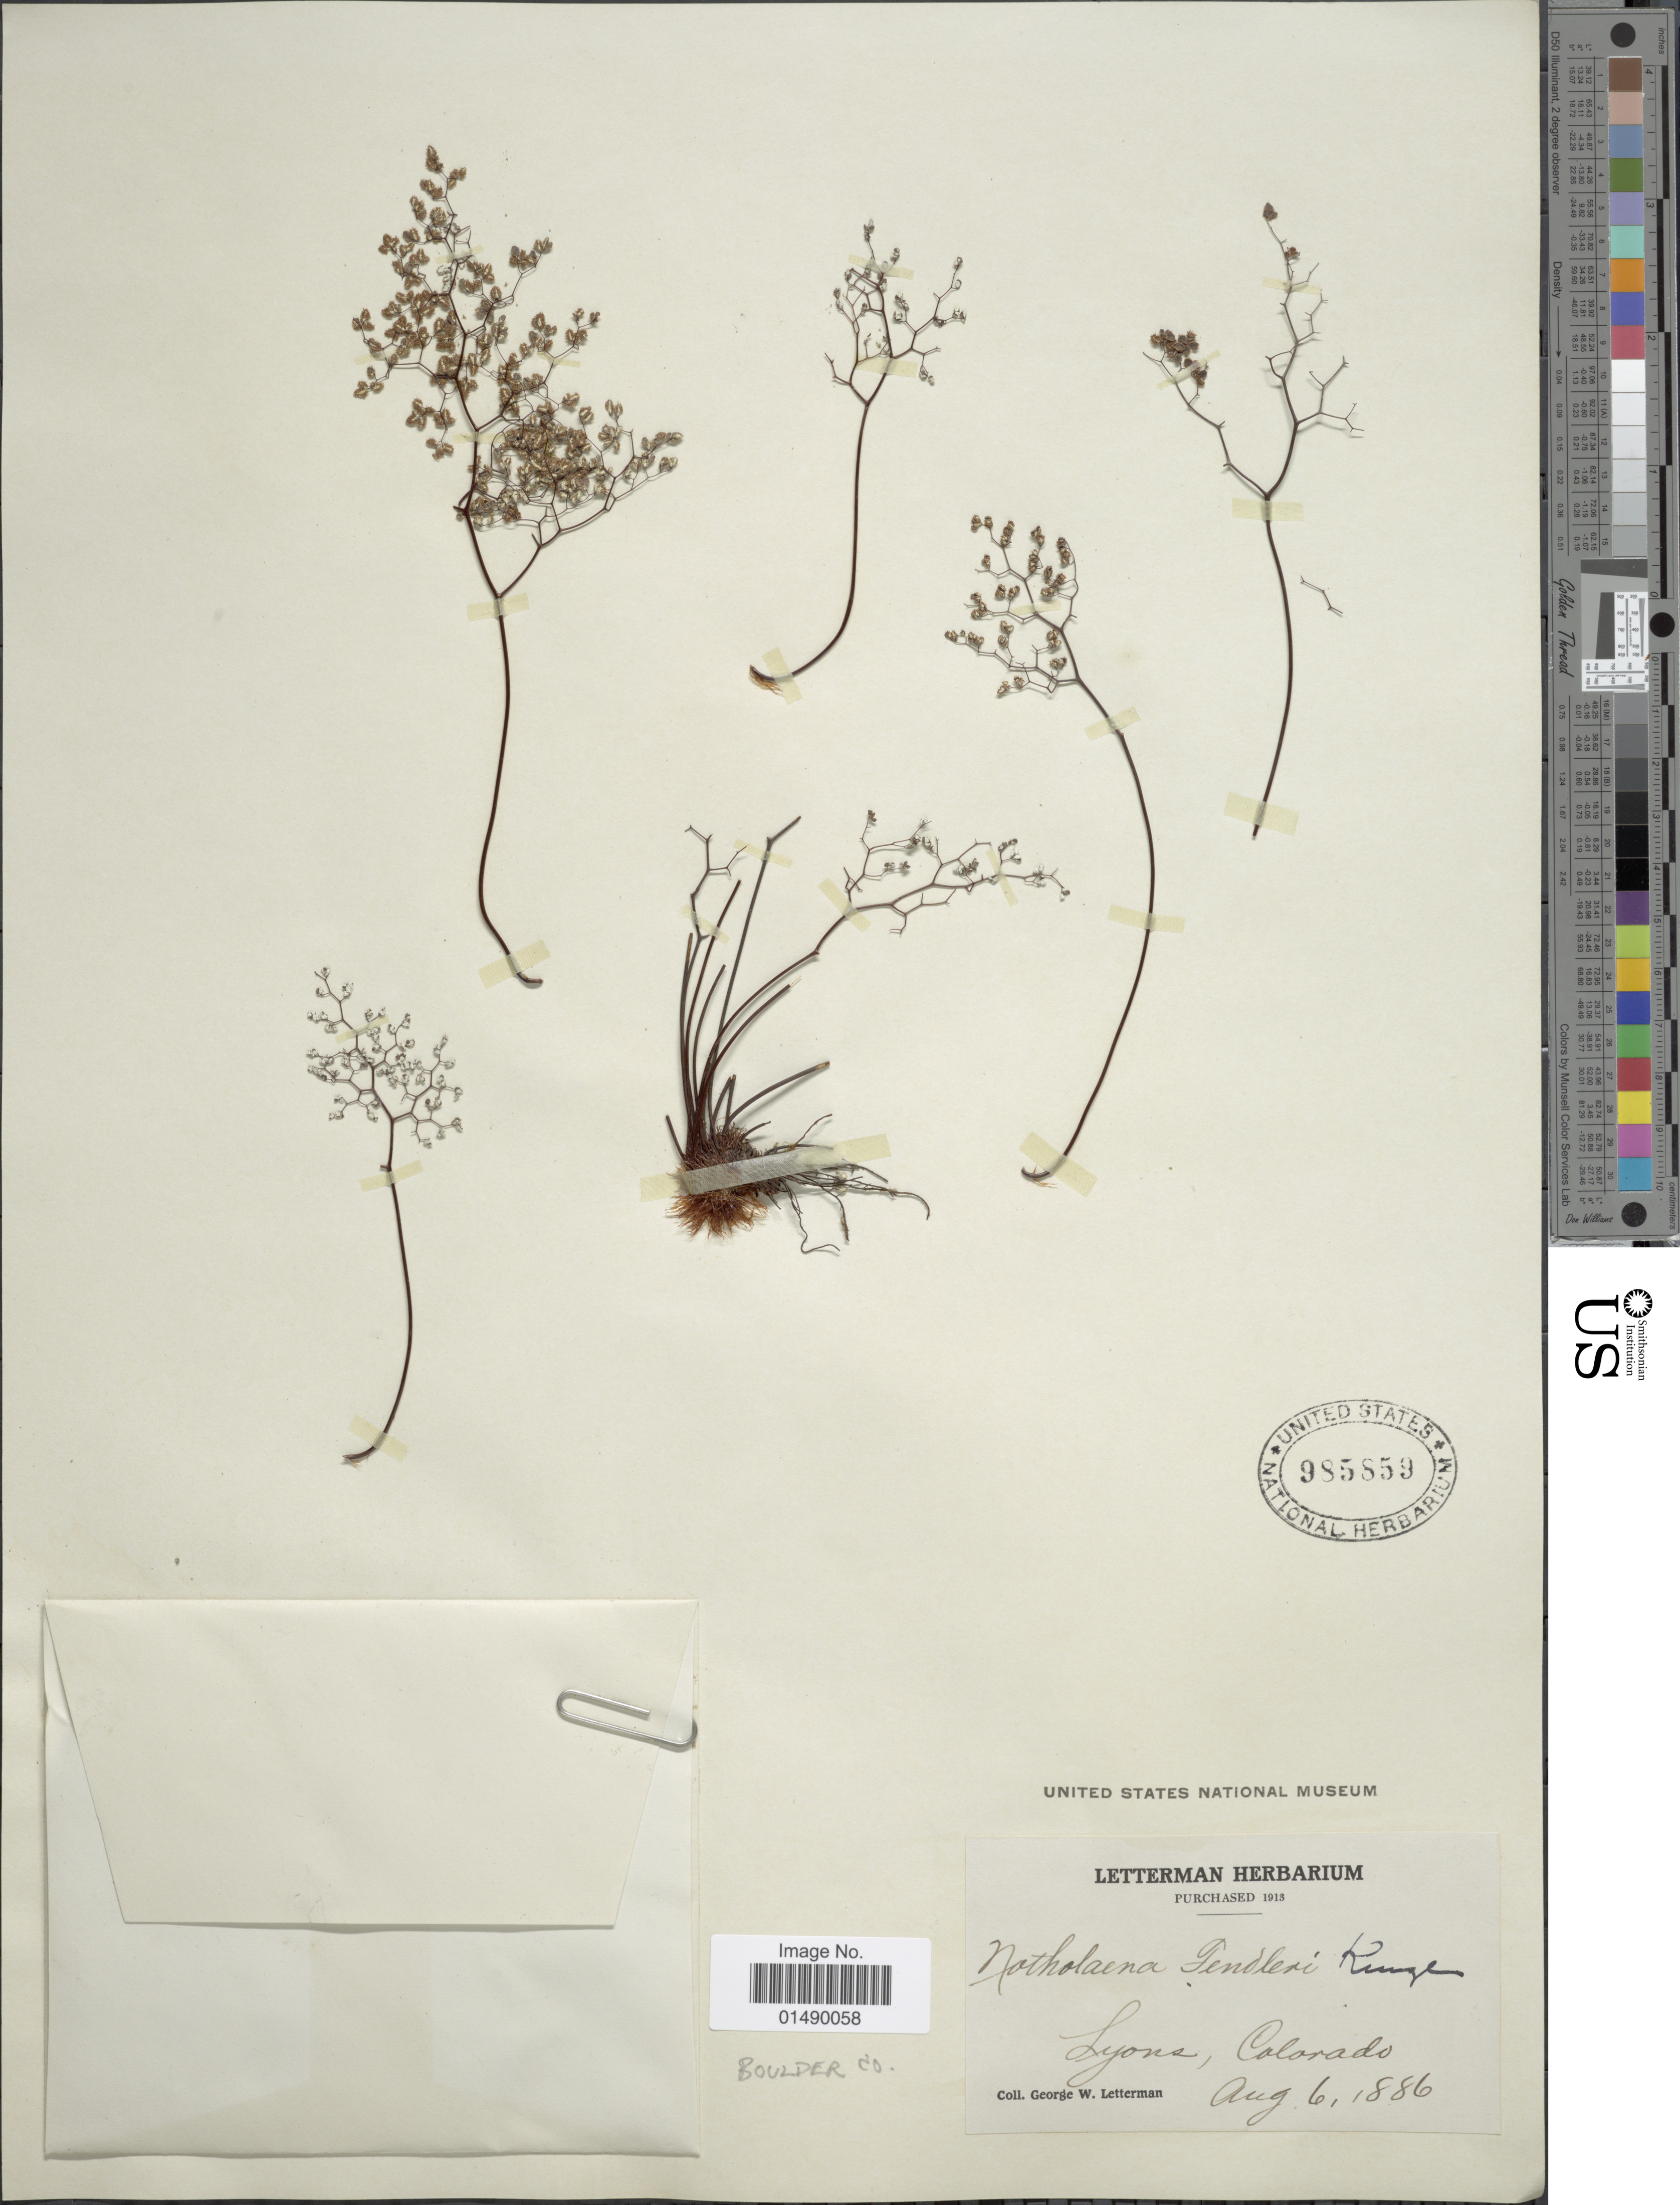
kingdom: Plantae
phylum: Tracheophyta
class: Polypodiopsida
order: Polypodiales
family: Pteridaceae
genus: Argyrochosma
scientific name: Argyrochosma fendleri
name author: (Kunze) Windham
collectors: G. W. Letterman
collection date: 1886-08-06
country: United States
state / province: Colorado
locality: Colorado, Lyons. Boulder Co.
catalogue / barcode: US 985859